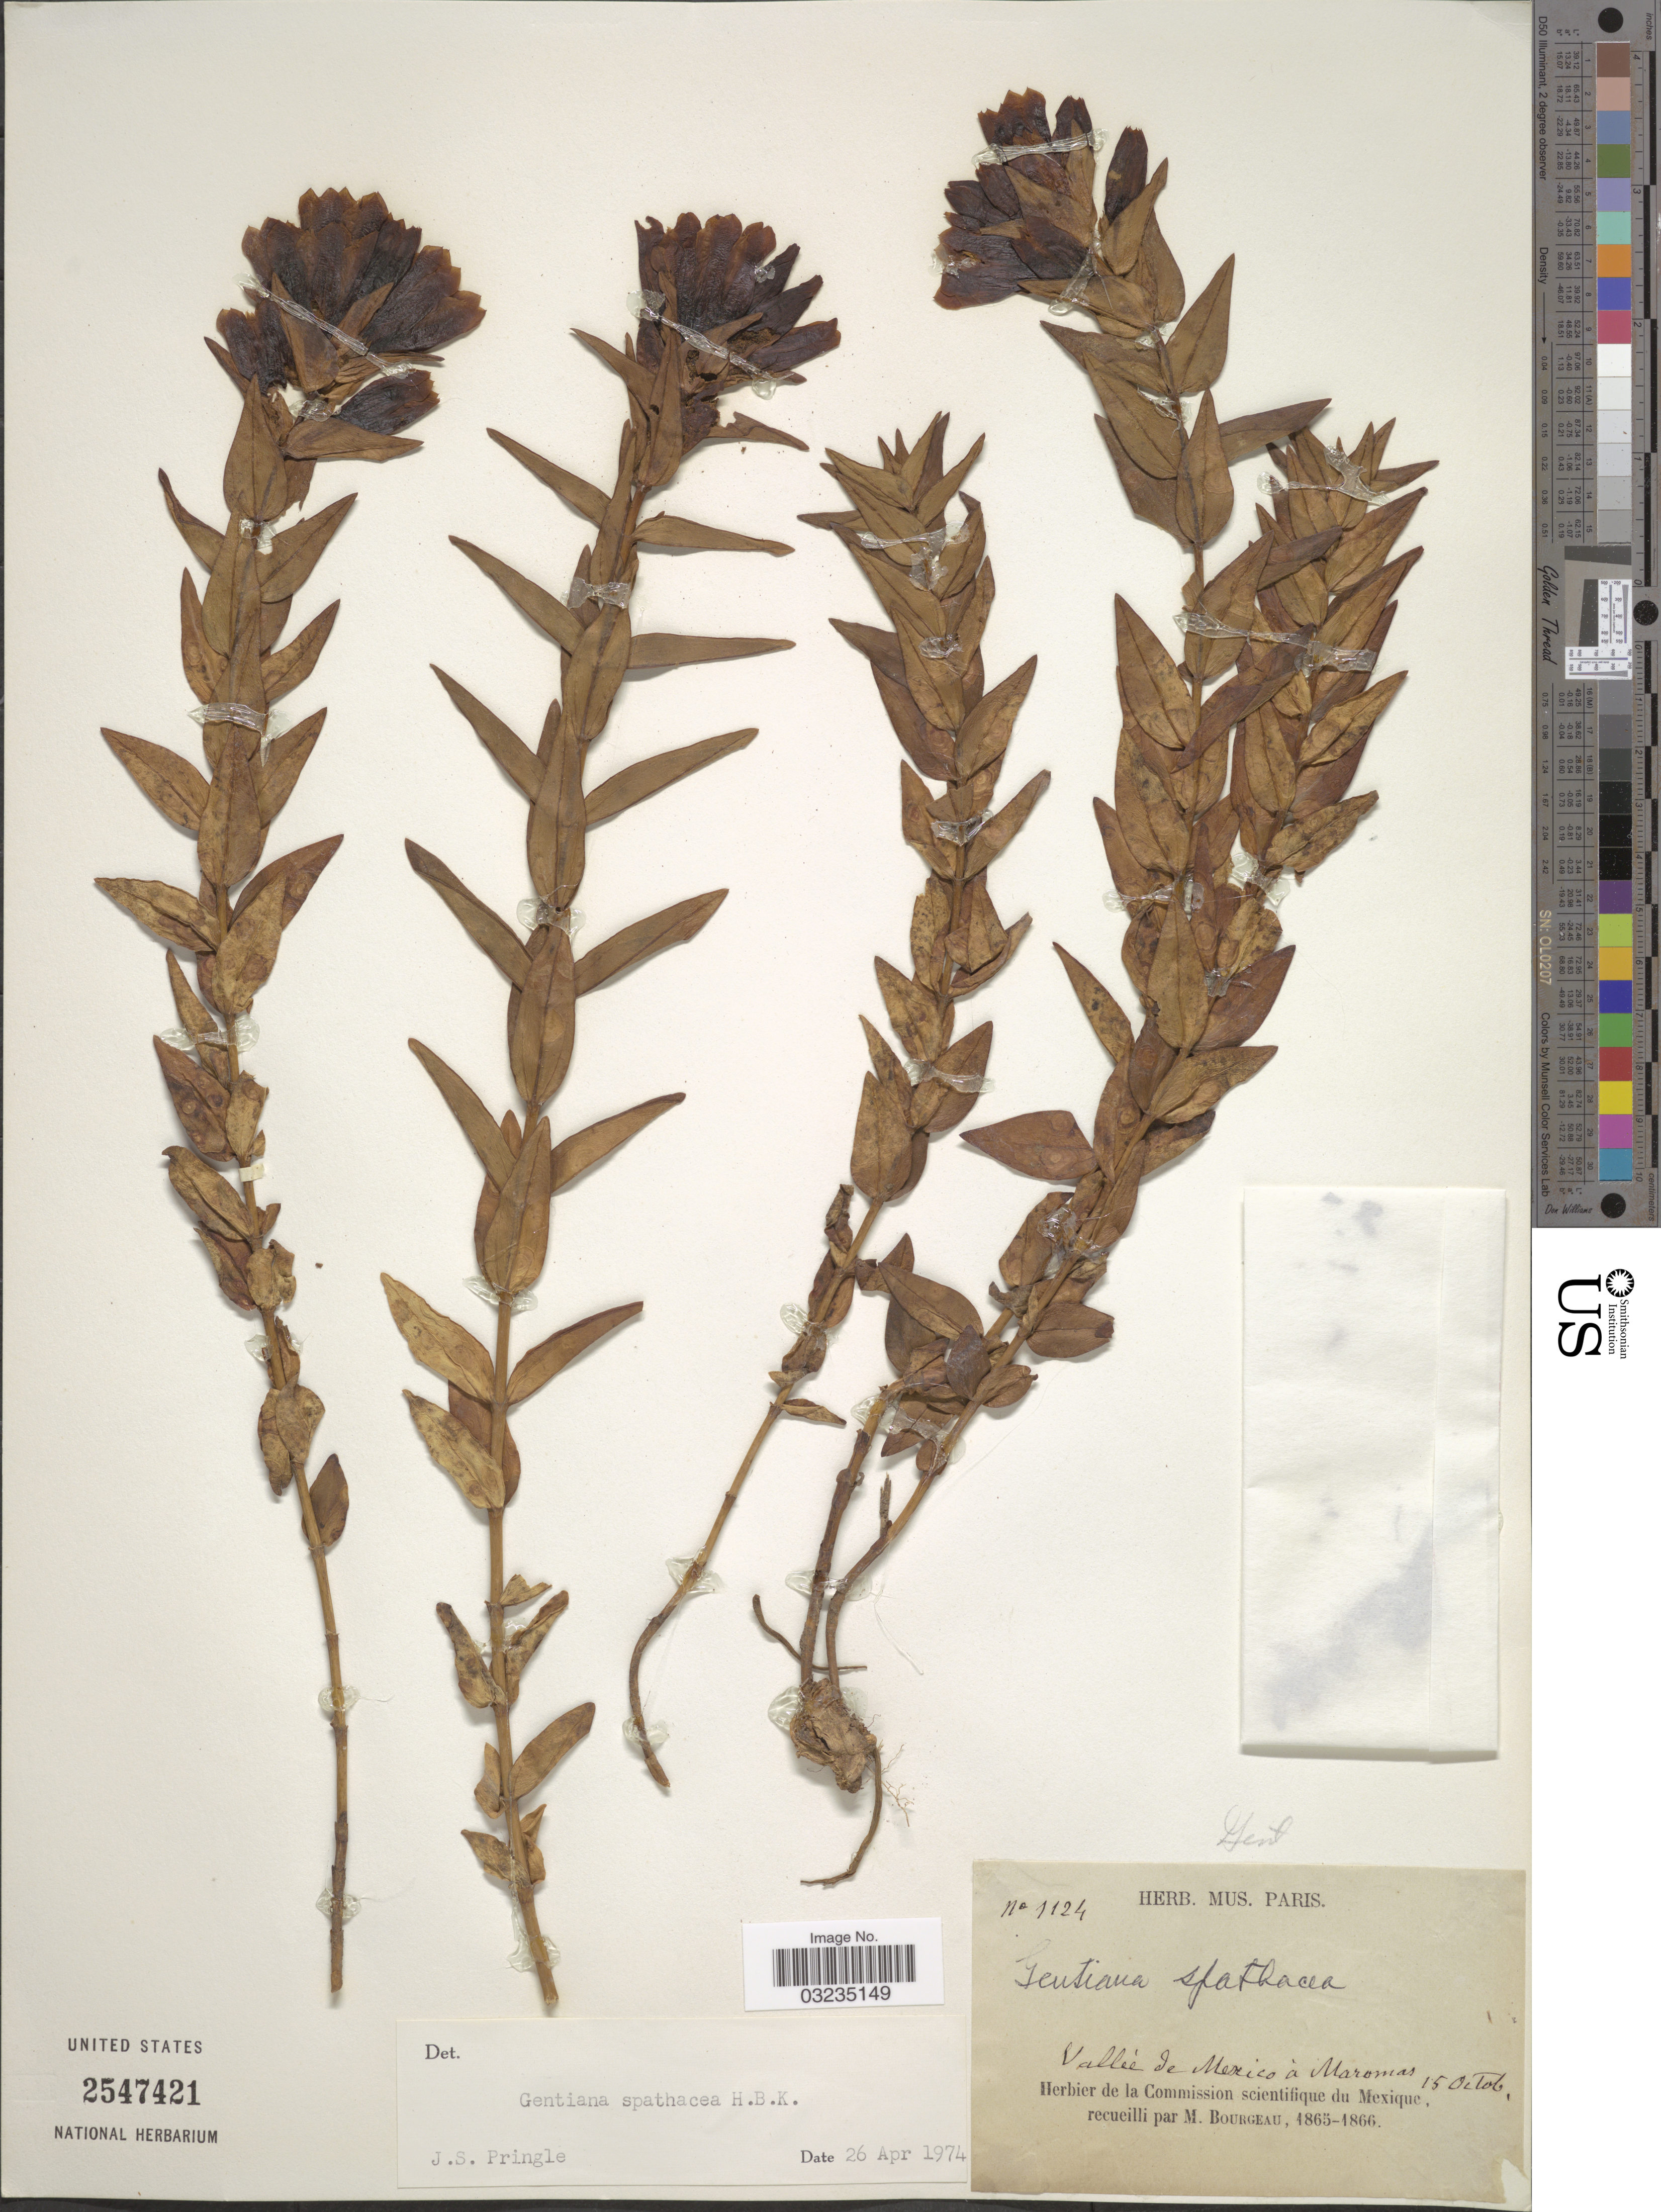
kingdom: Plantae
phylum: Tracheophyta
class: Magnoliopsida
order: Gentianales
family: Gentianaceae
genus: Gentiana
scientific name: Gentiana spathacea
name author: Kunth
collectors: M. Borgeau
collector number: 1124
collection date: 1865-10-15/1866-10-15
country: Mexico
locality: Valleé de Mexico à Maromas.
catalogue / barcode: US 2547421